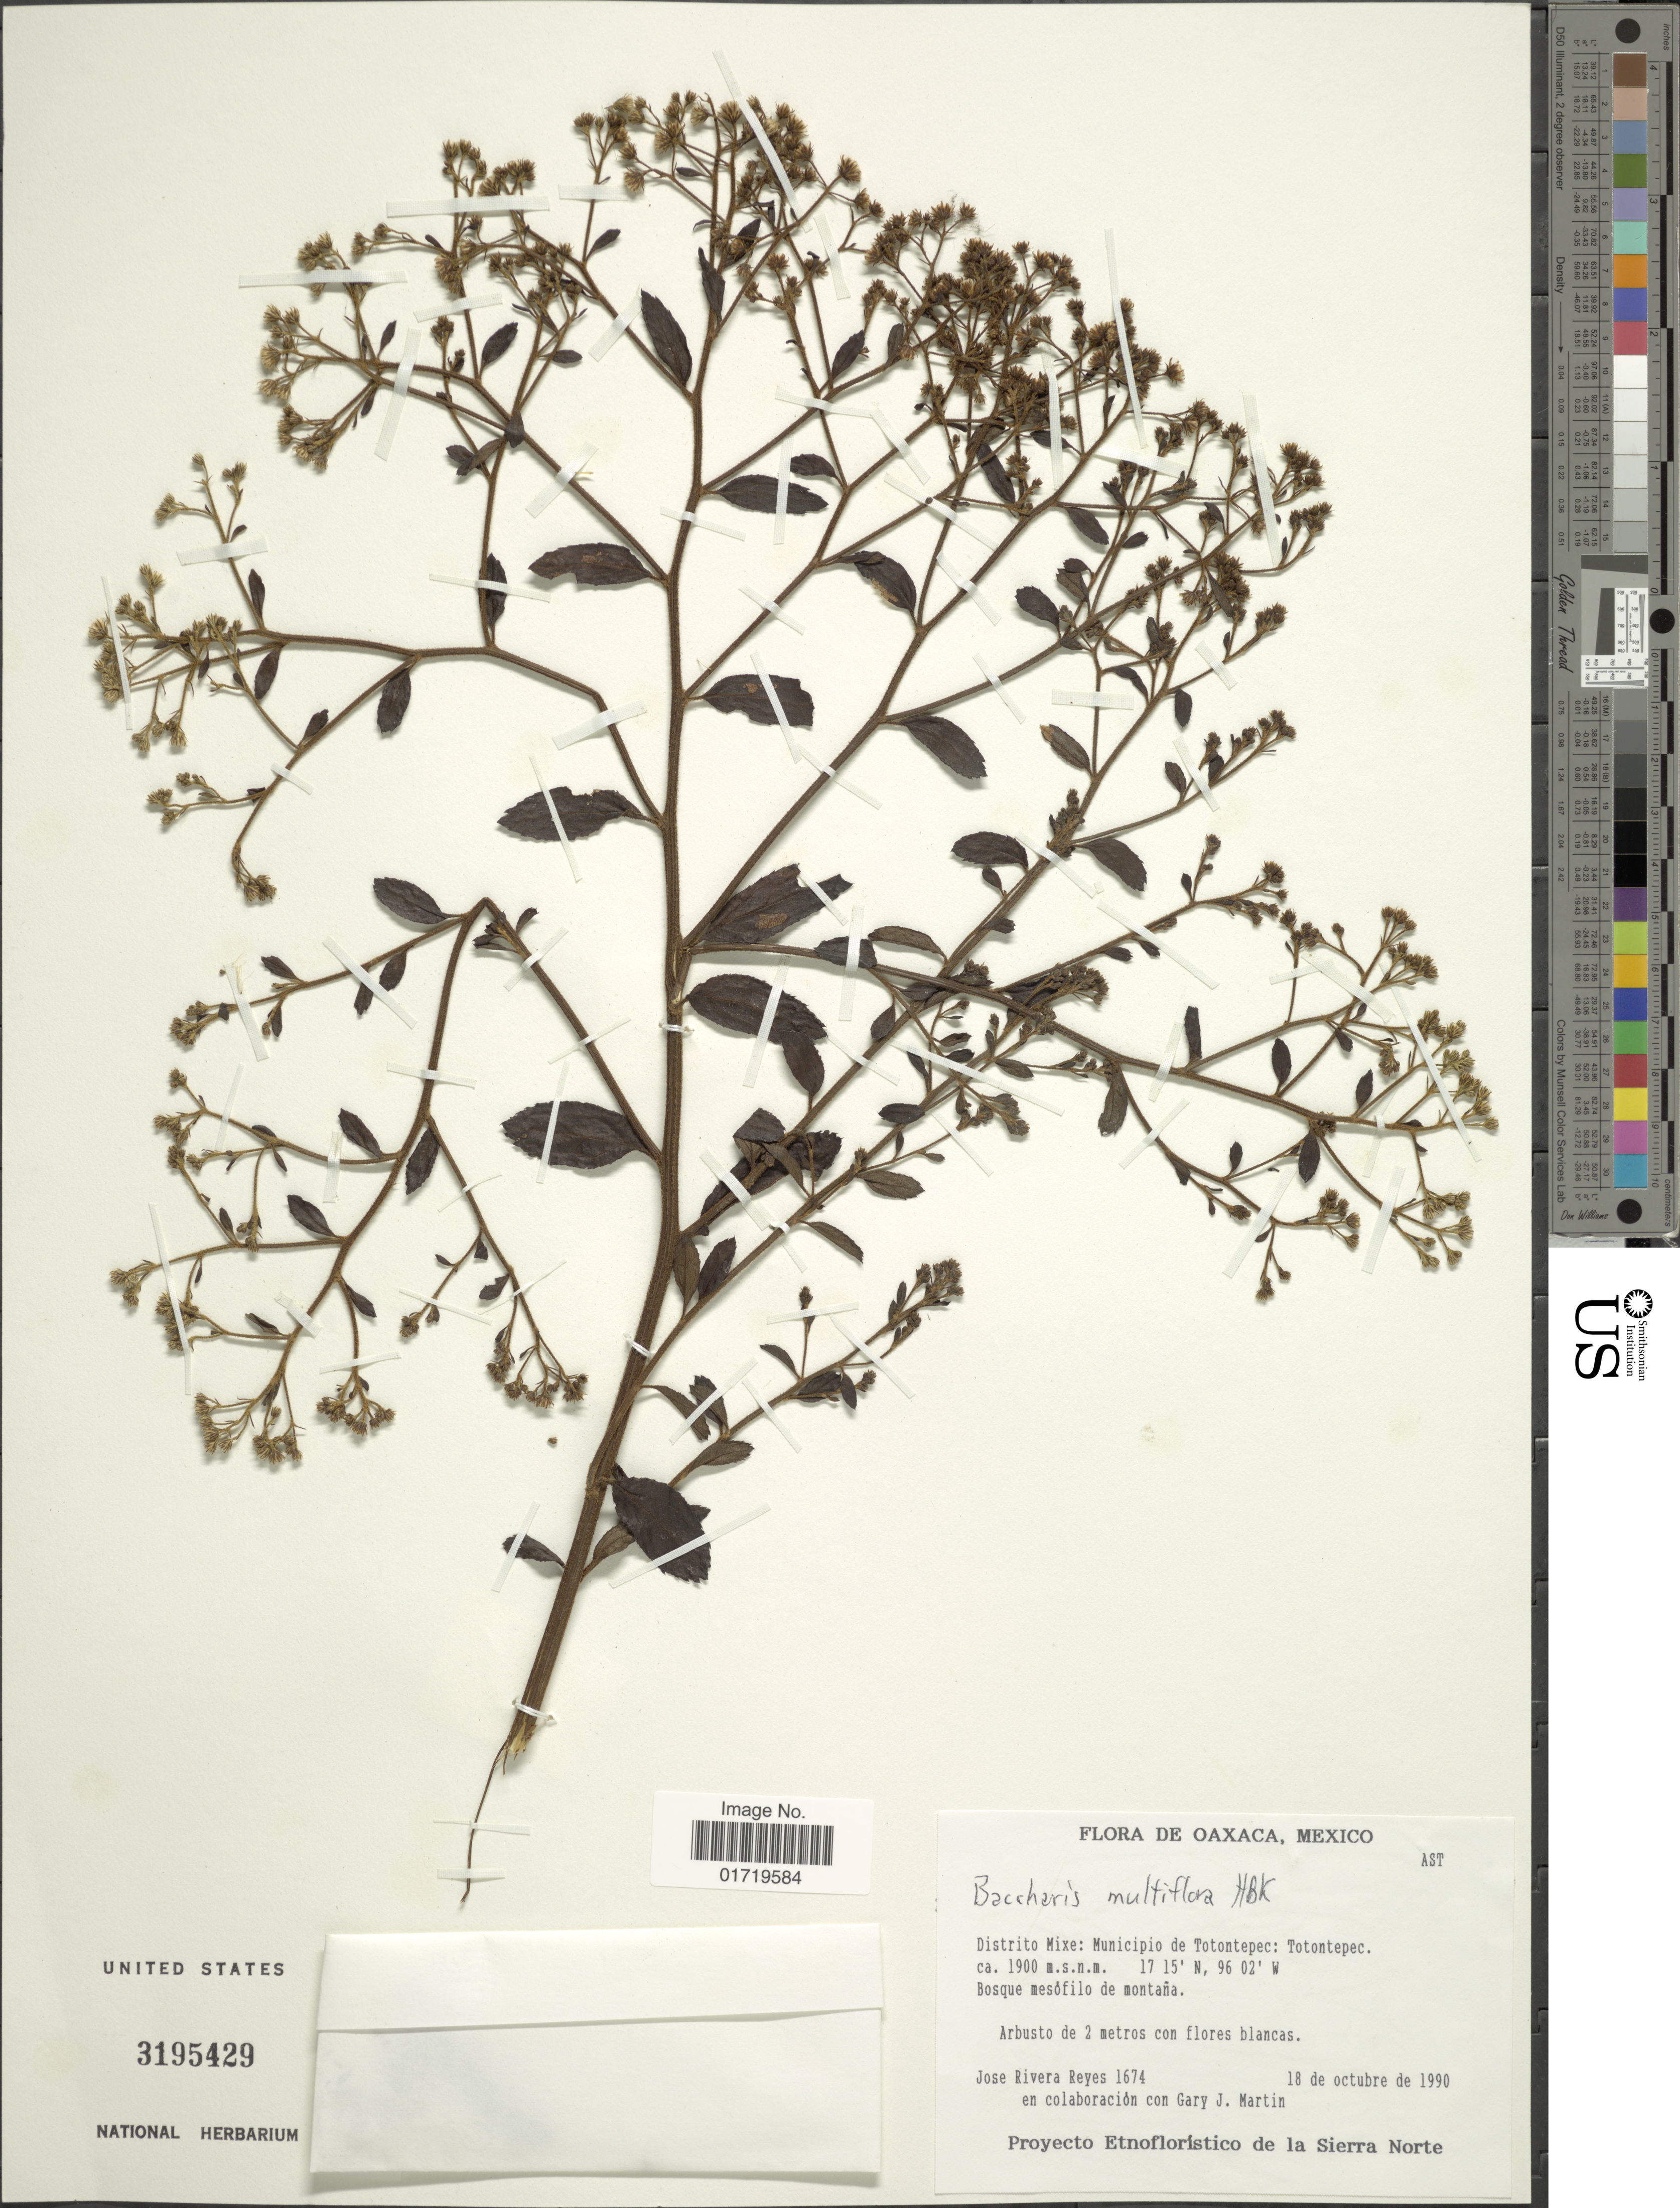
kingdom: Plantae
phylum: Tracheophyta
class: Magnoliopsida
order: Asterales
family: Asteraceae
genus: Baccharis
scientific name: Baccharis multiflora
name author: Kunth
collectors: J. Reyes & G. J. Martin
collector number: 1674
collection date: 1990-10-18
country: Mexico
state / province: Oaxaca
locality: Distrito Mixe: Municipio de Totontepec: Totontepec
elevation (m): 1900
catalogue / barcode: US 3195429